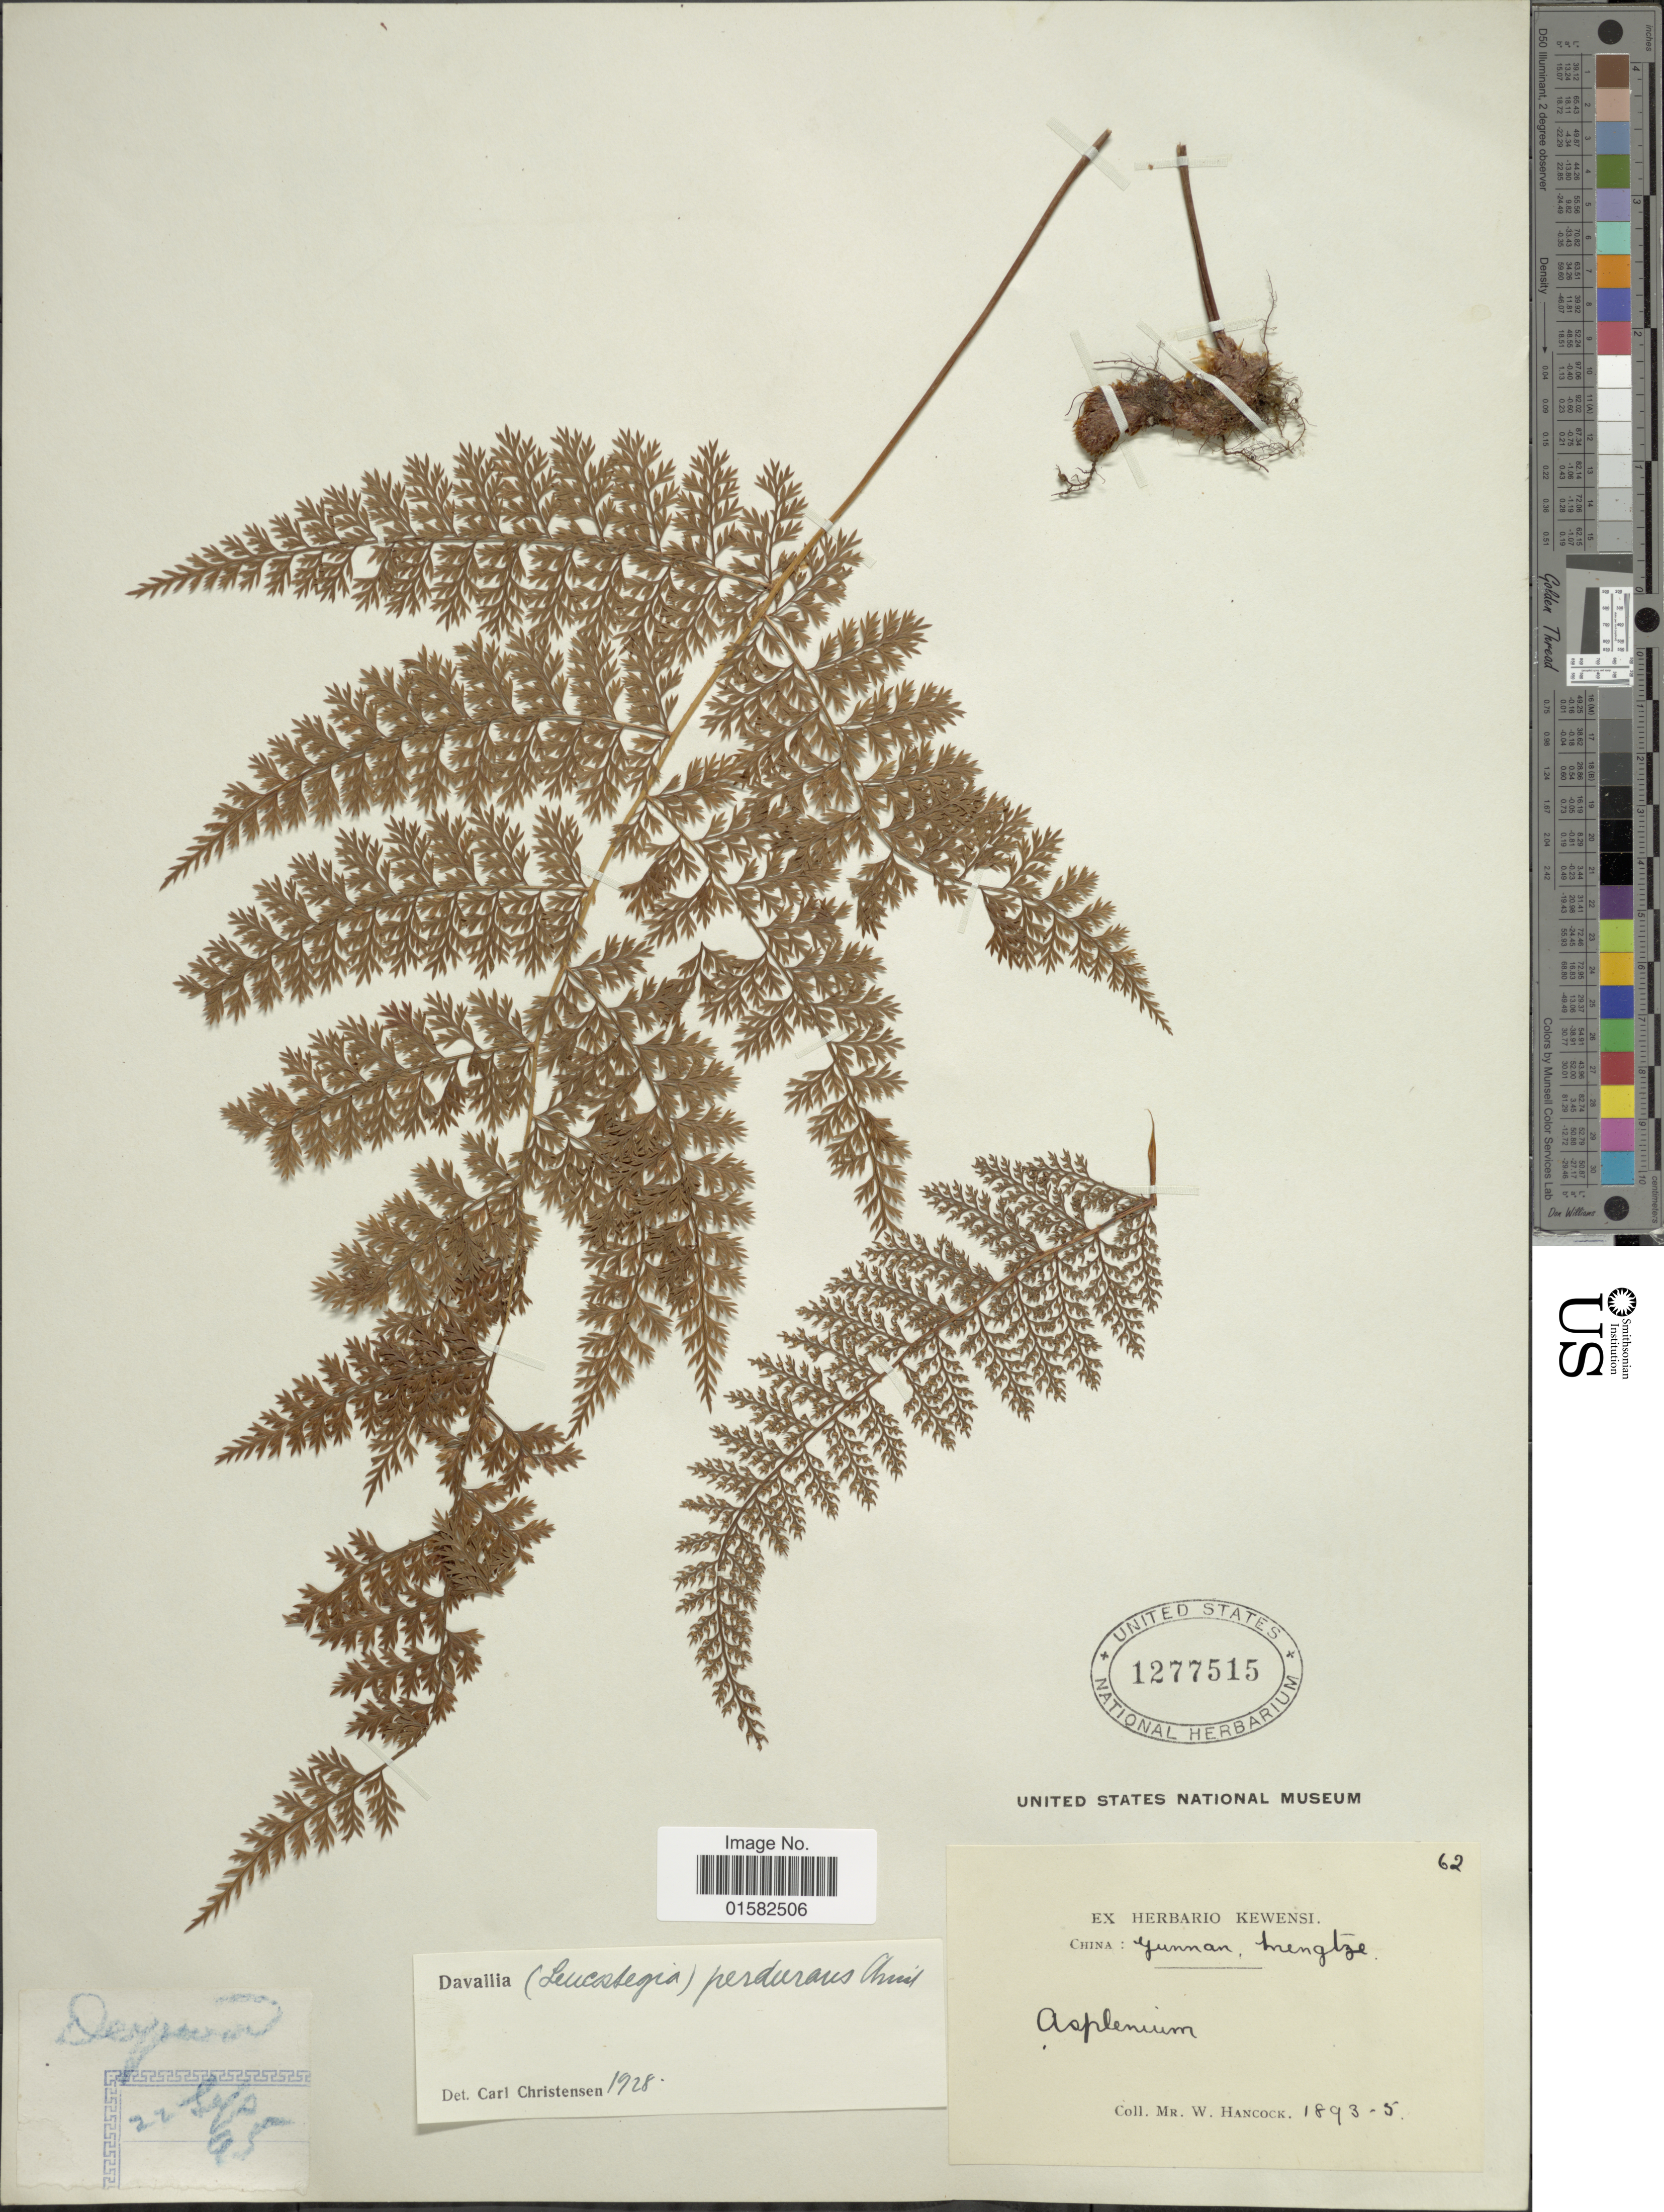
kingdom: Plantae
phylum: Tracheophyta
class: Polypodiopsida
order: Polypodiales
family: Davalliaceae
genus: Araiostegiella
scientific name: Araiostegiella perdurans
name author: (Christ) M. Kato & Tsutsumi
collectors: W. Hancock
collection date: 1893/1895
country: China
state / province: Yunnan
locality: Mengtze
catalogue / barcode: US 1277515